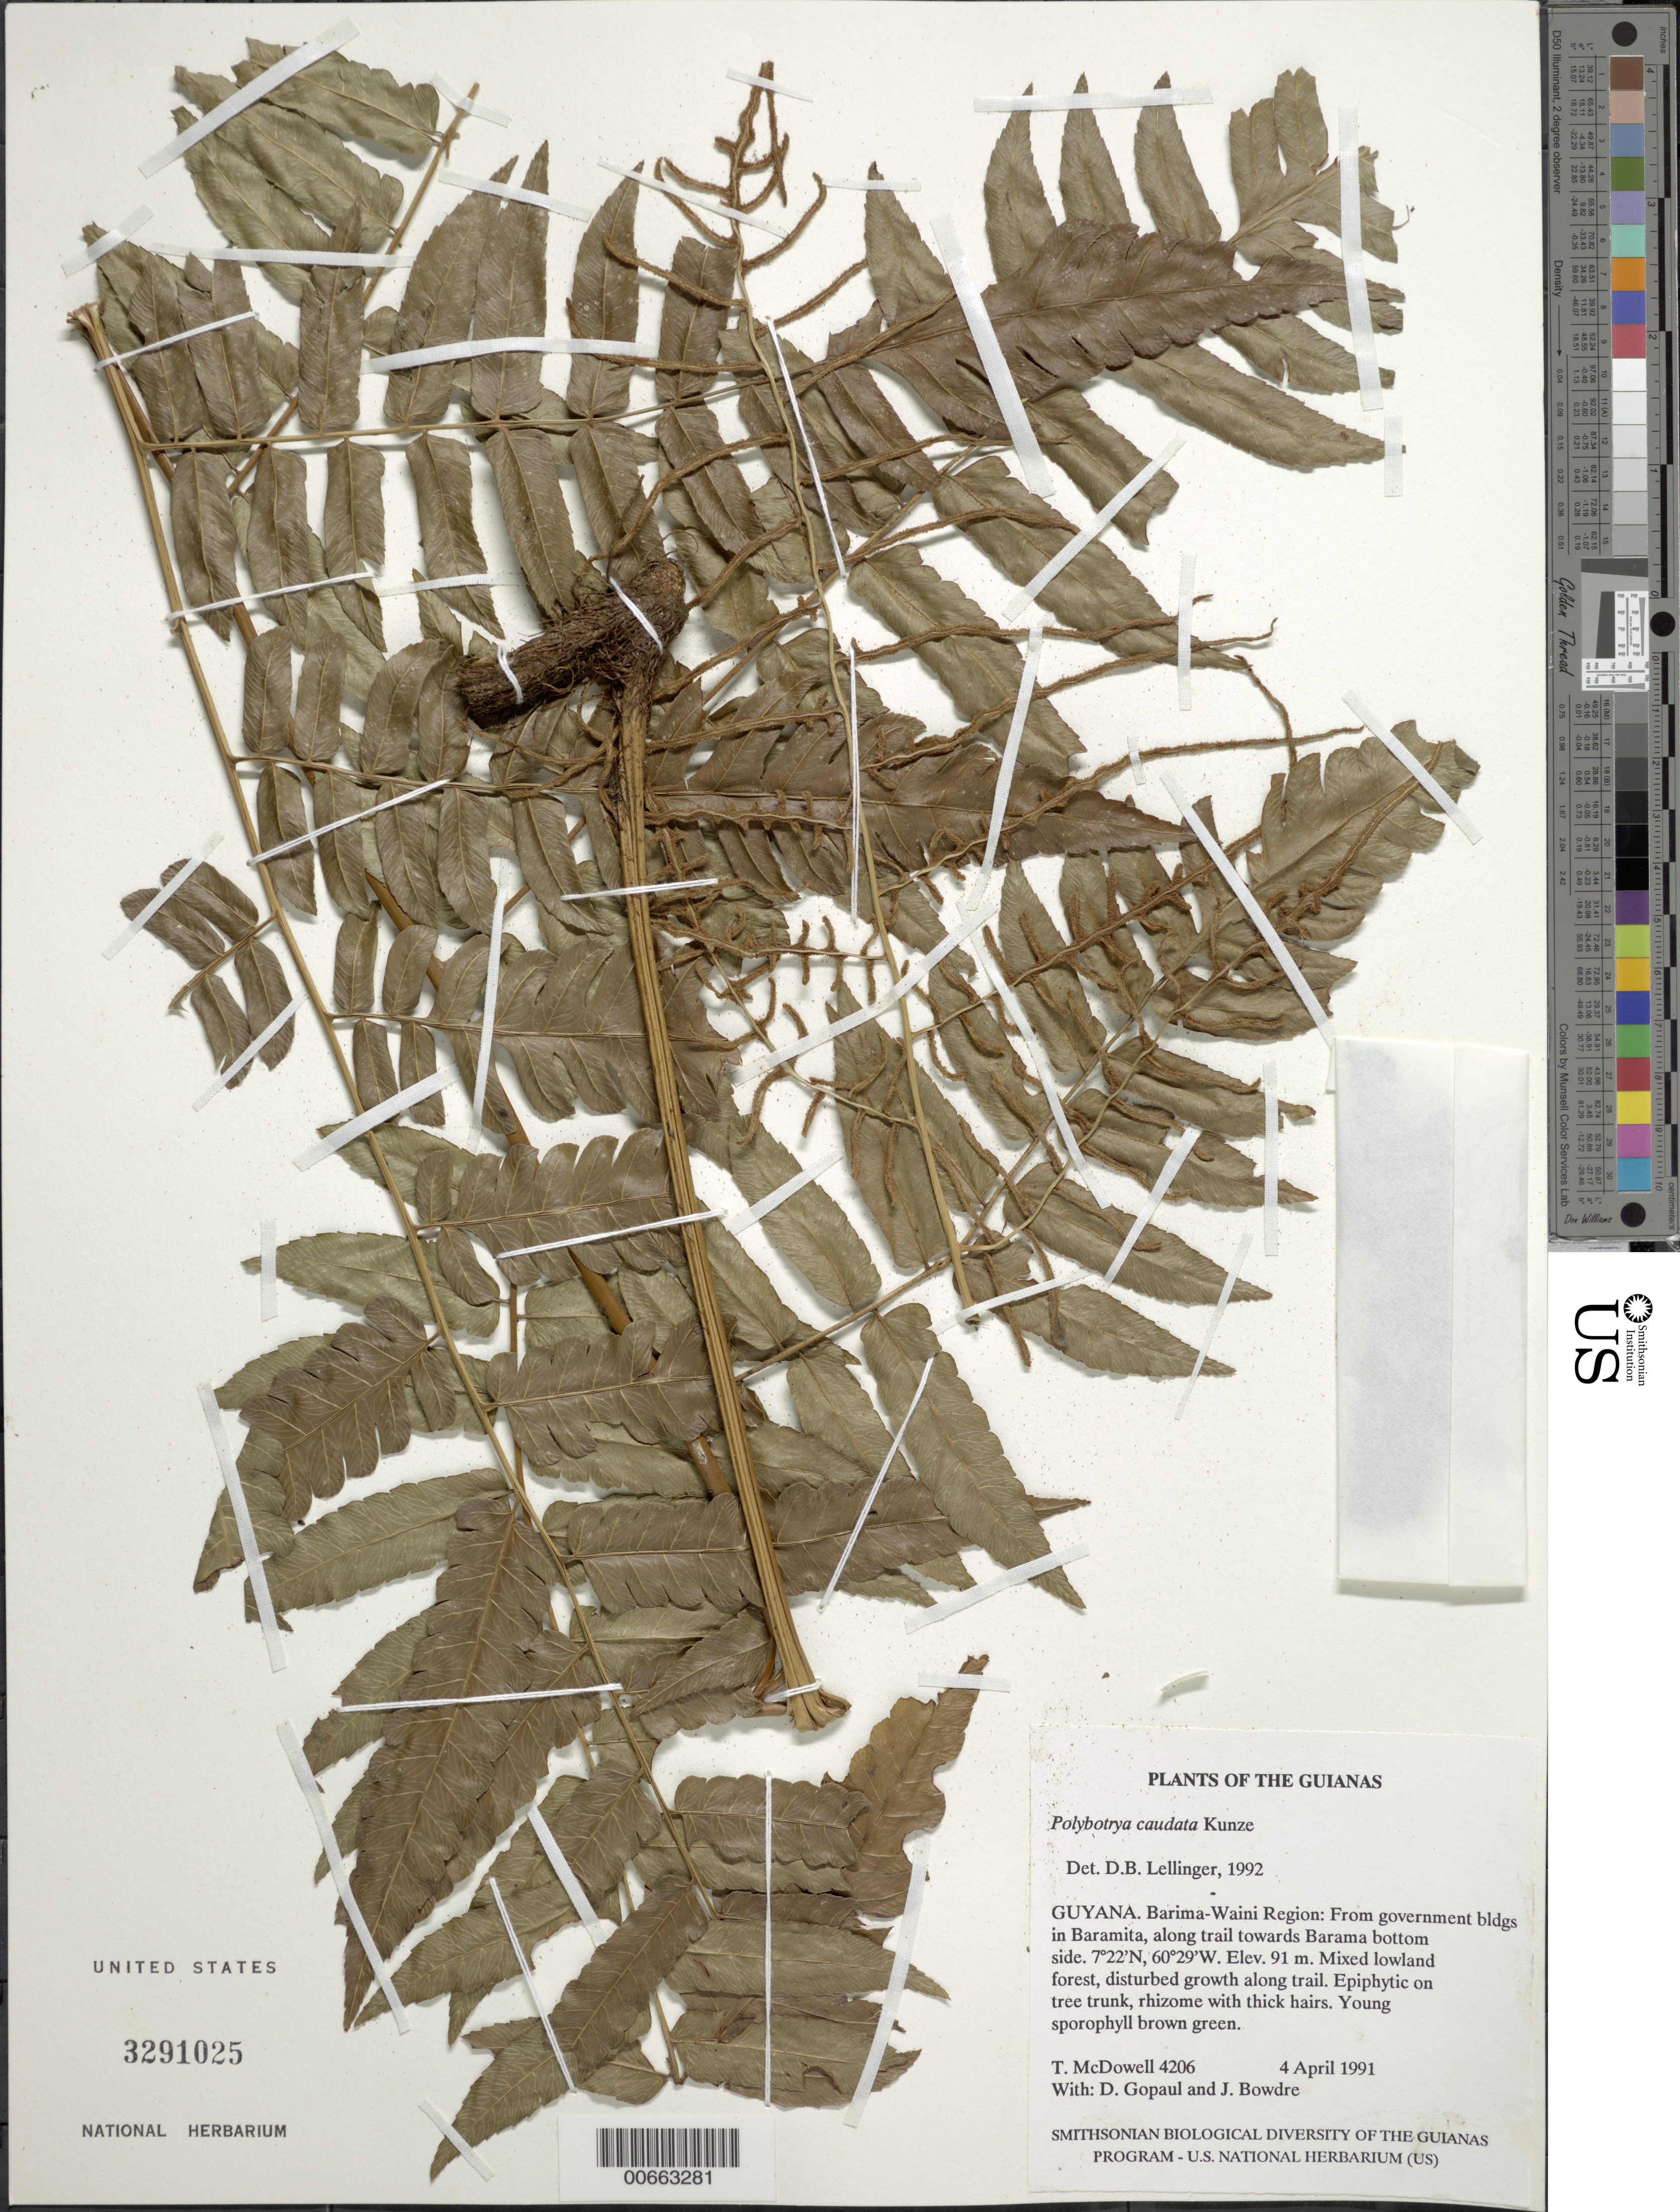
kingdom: Plantae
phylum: Tracheophyta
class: Polypodiopsida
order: Polypodiales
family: Dryopteridaceae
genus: Polybotrya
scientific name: Polybotrya caudata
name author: Kunze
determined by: Lellinger, David B., (BOT), Smithsonian Institution - National Museum of Natural History (UNITED STATES)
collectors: T. McDowell, D. Gopaul & J. Bowdre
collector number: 4206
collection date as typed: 4 April 1991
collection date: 1991-04-04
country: Guyana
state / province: Barima-Waini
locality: From government buildings in Baramita, along trail towards Barama bottom side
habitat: Mixed lowland forest, disturbed growth along trail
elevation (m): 91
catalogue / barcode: US 3291025